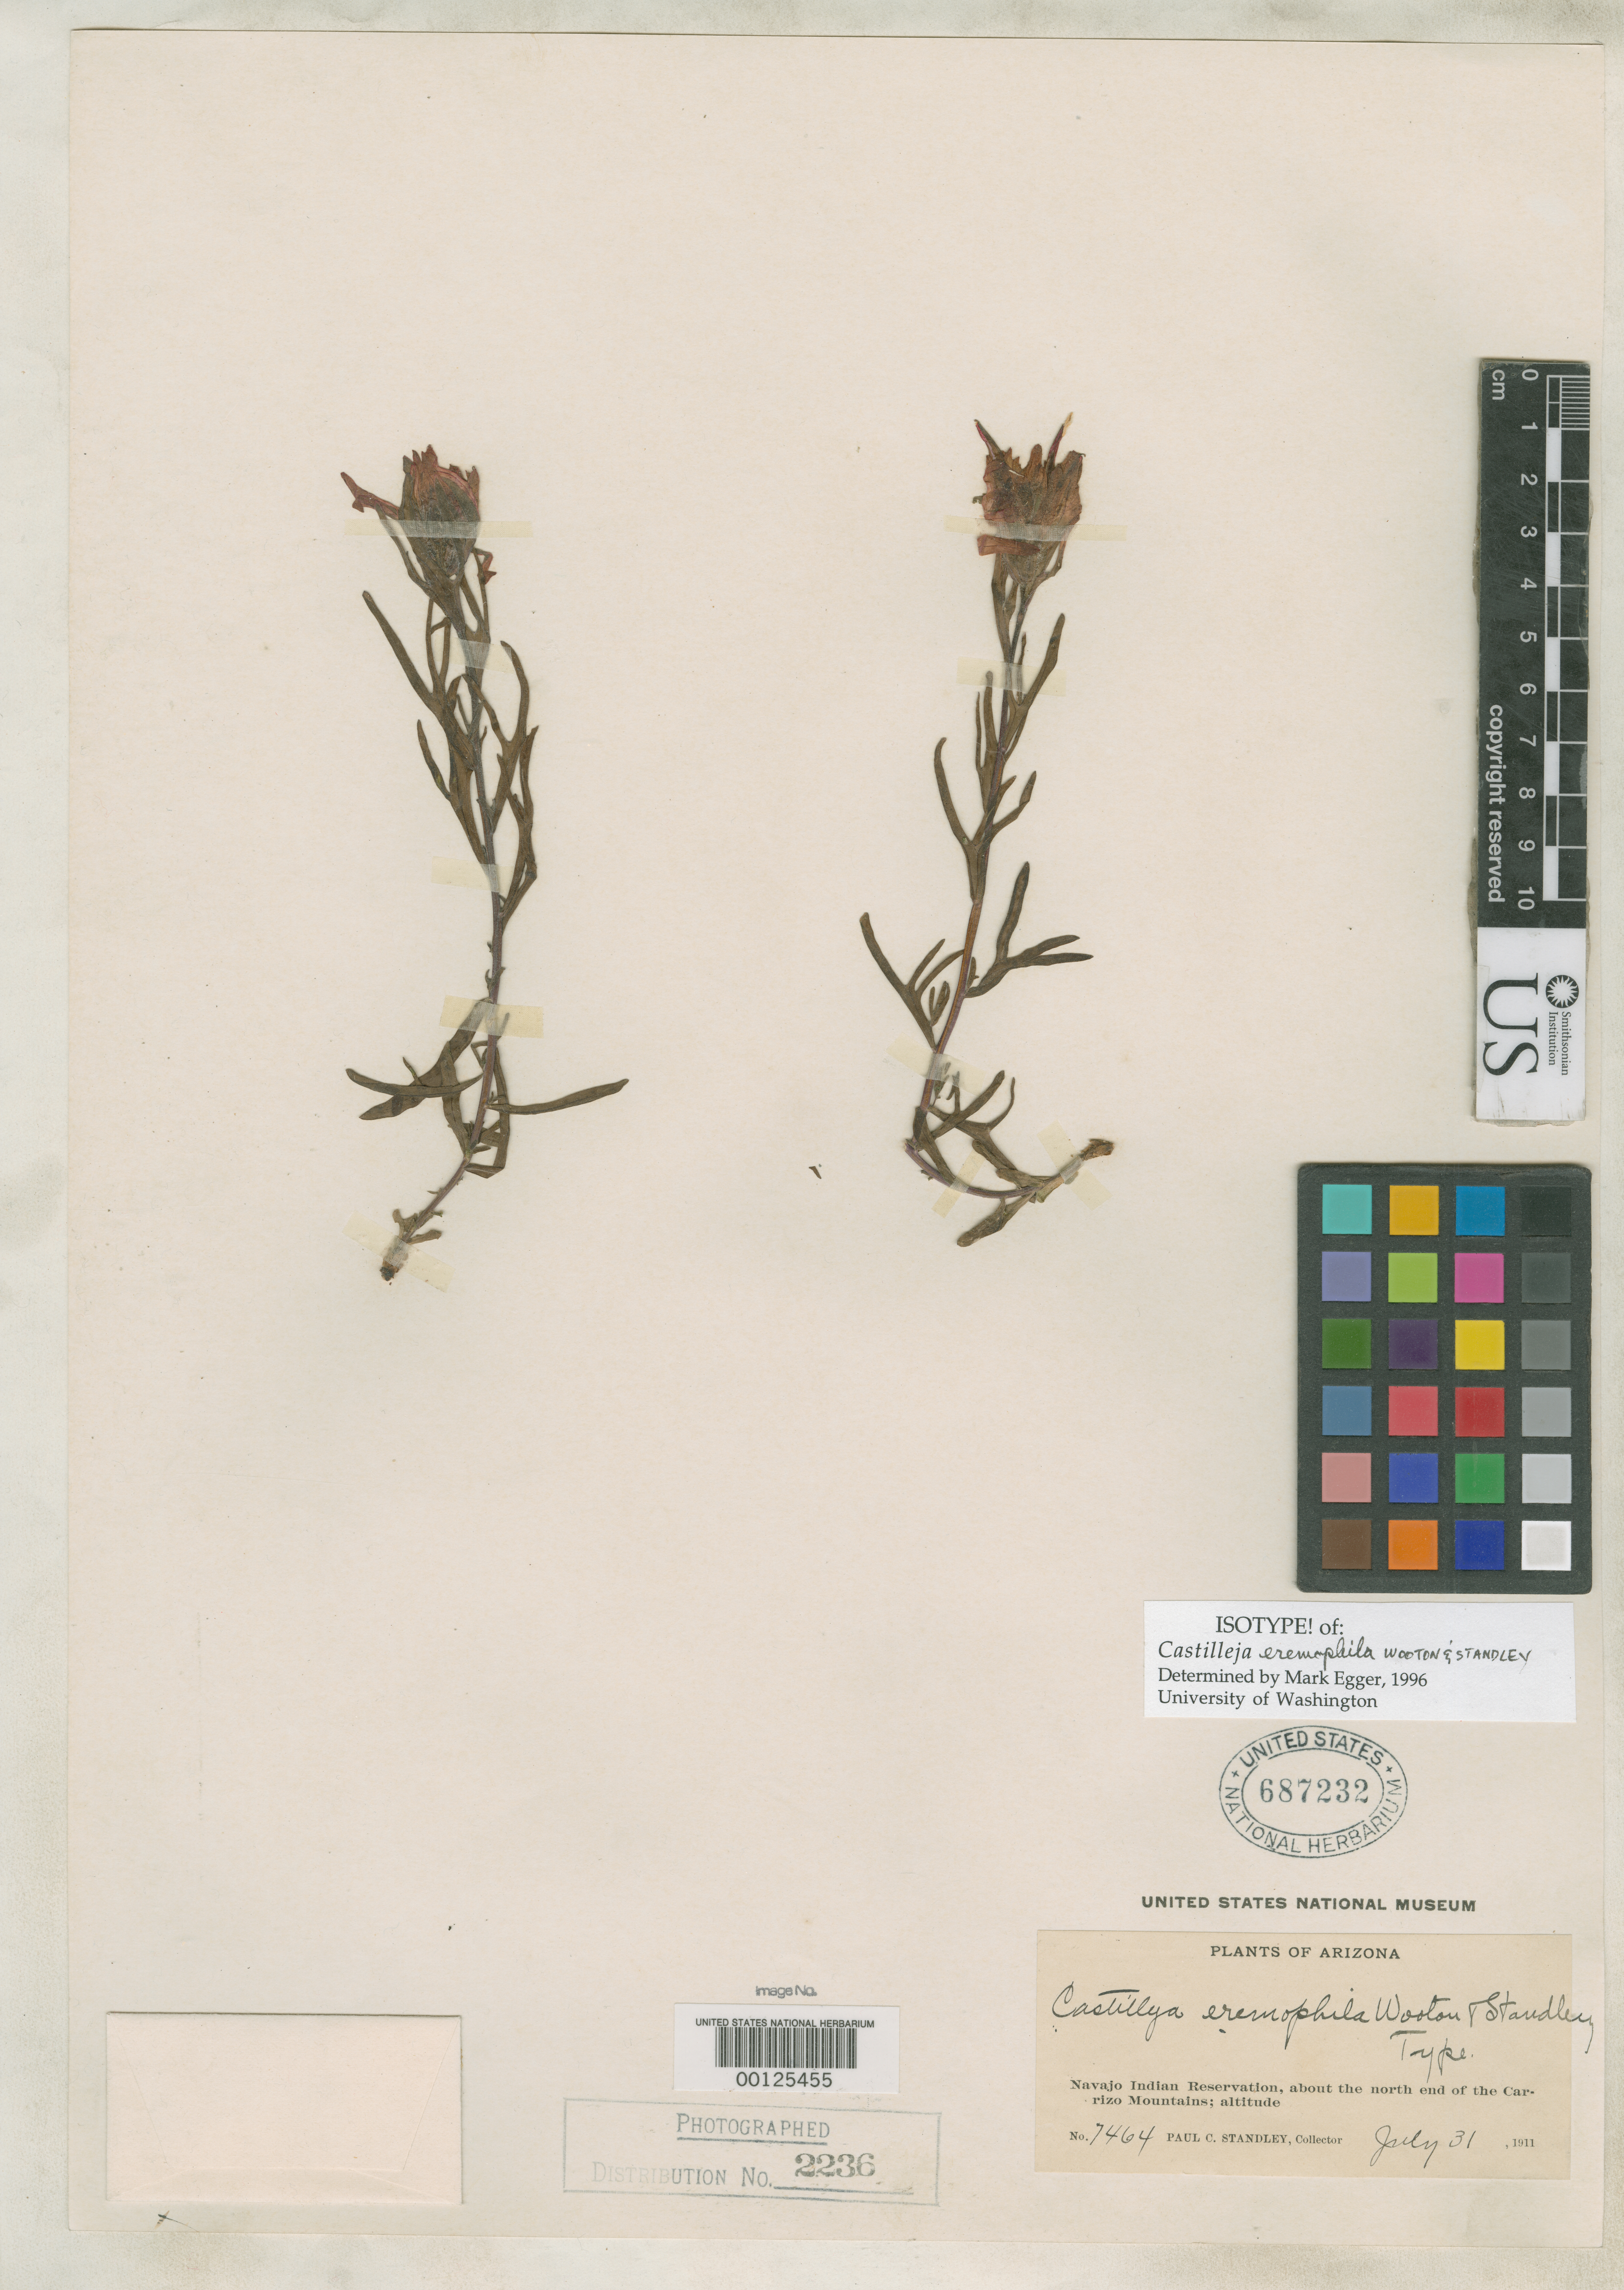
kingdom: Plantae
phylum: Tracheophyta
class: Magnoliopsida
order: Lamiales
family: Orobanchaceae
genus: Castilleja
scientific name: Castilleja eremophila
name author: Wooton & Standl.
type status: Isotype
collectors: P. C. Standley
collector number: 7464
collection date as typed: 31 Jul 1911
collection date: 1911-07-31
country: United States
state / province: Arizona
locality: Navajo Indian Reservation, about N end of Carrizo Mountains.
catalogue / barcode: US 687232